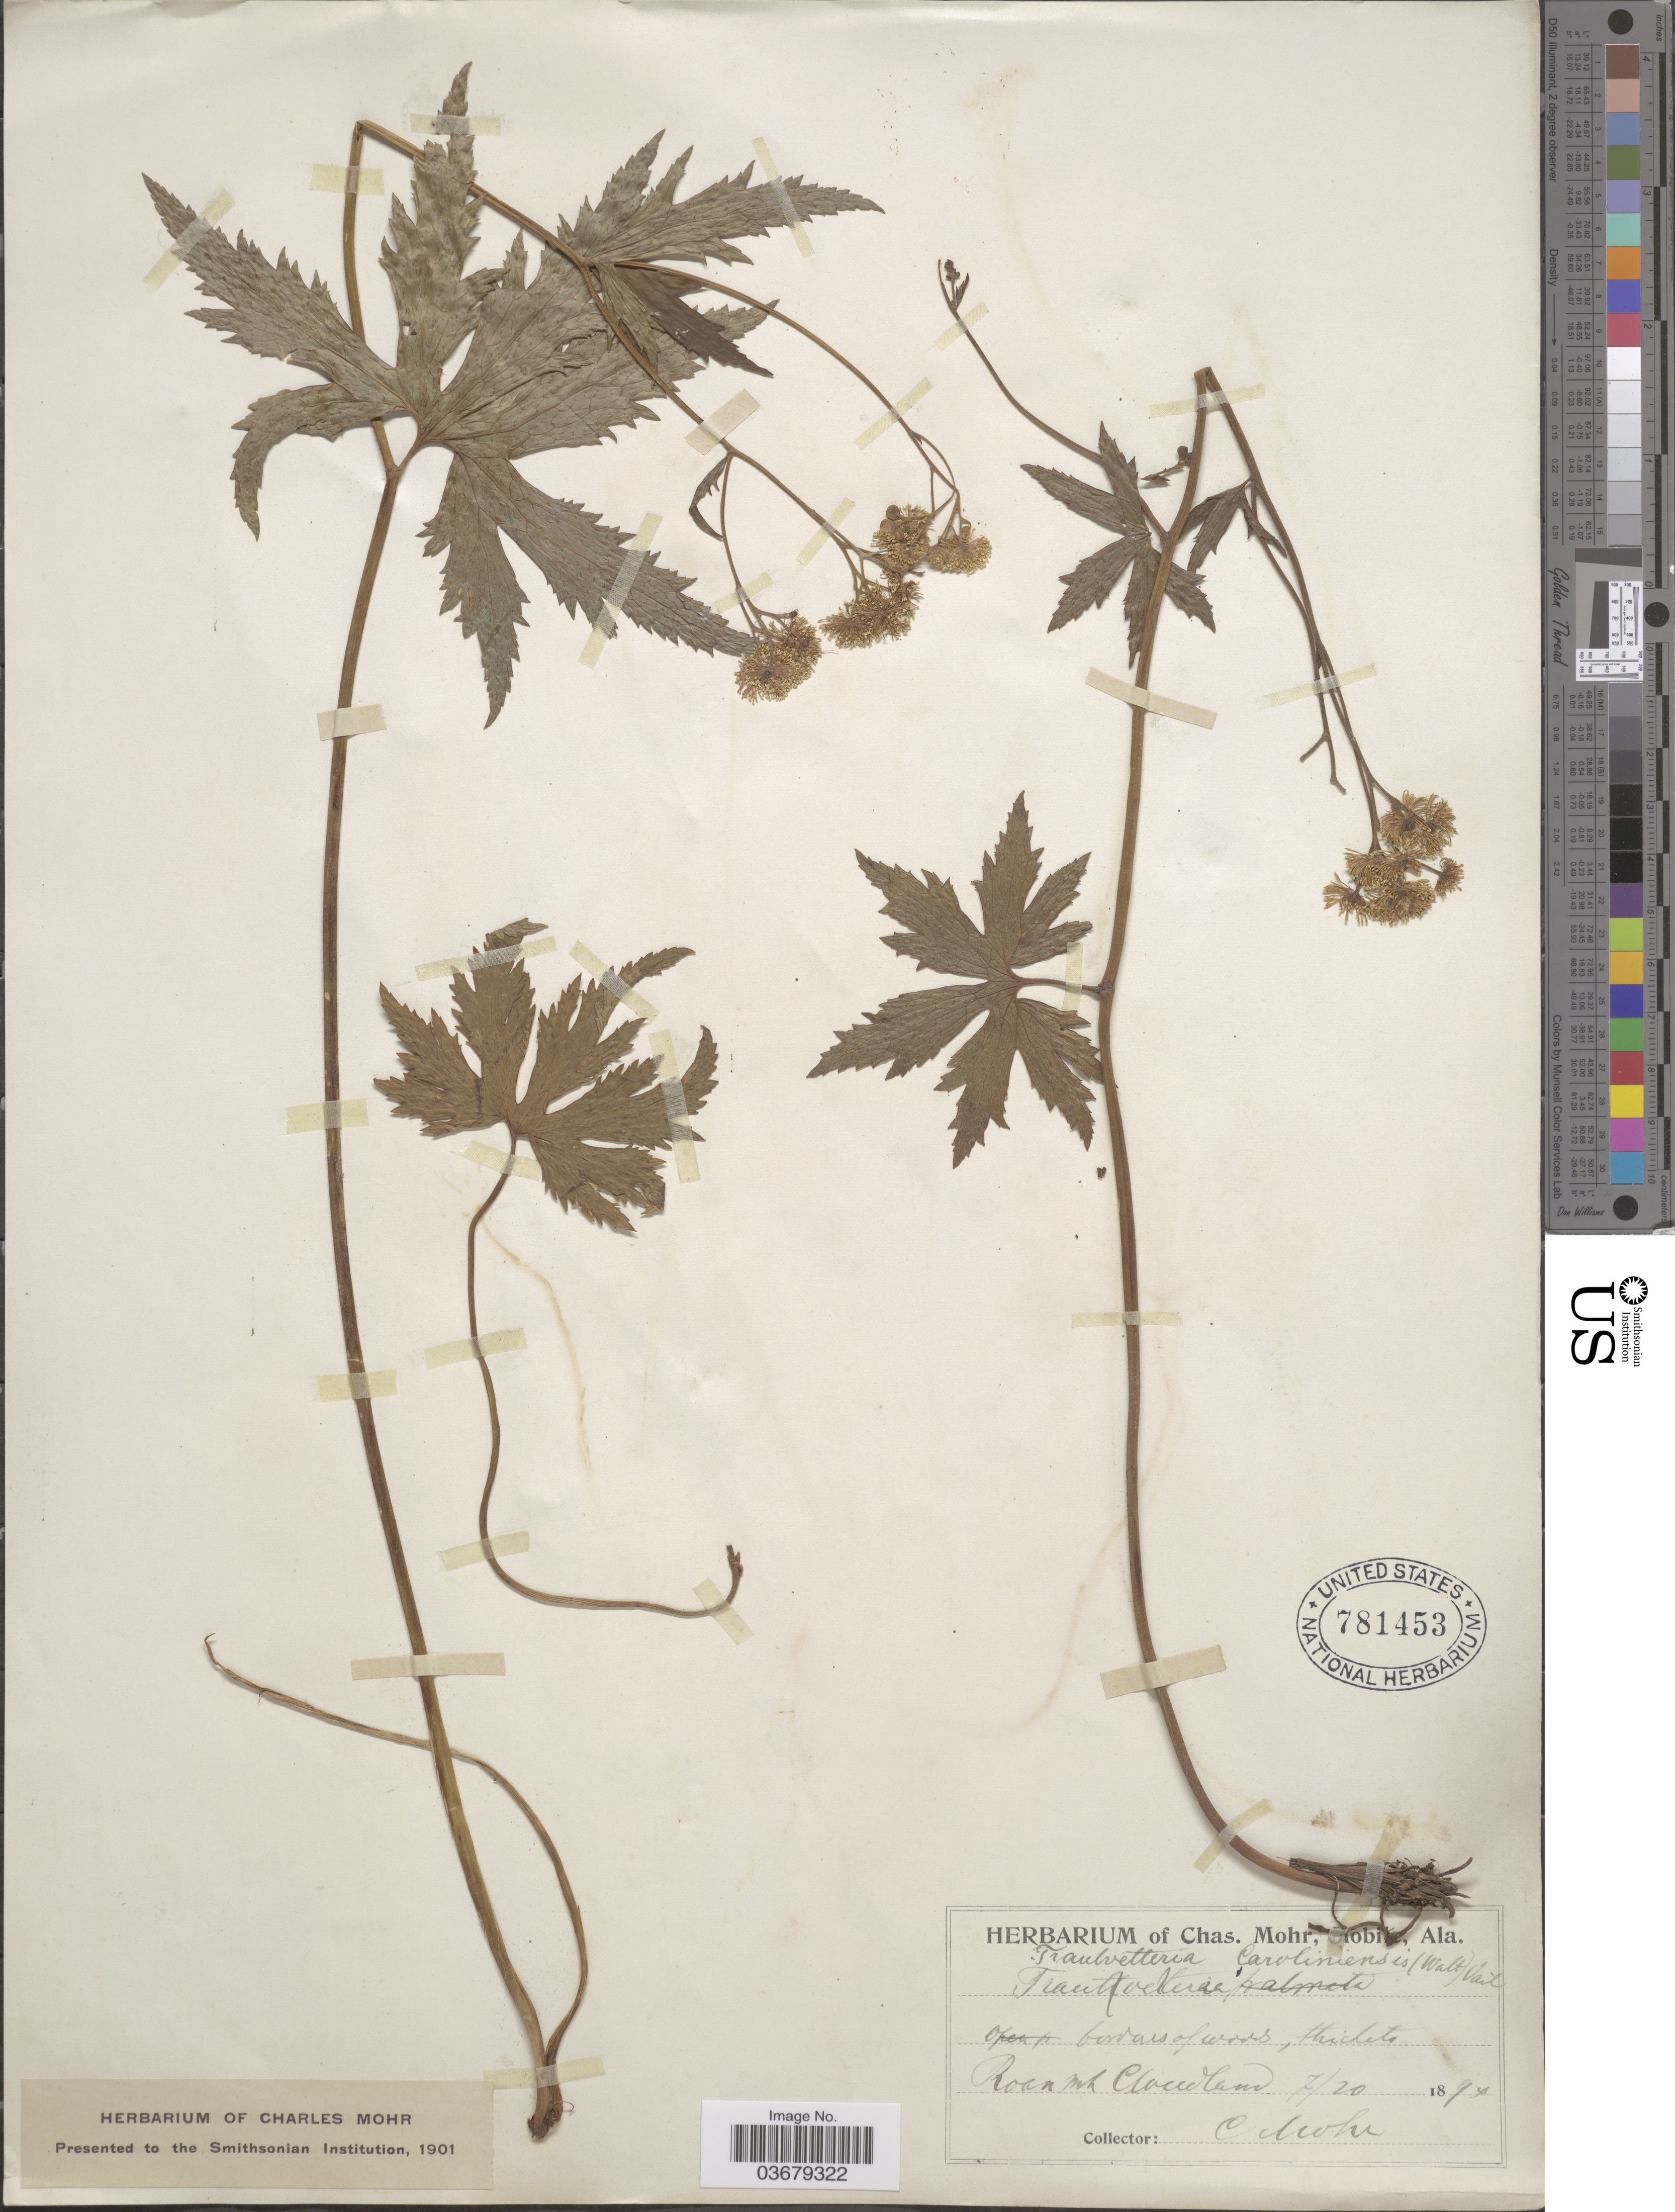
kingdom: Plantae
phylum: Tracheophyta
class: Magnoliopsida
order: Ranunculales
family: Ranunculaceae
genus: Trautvetteria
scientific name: Trautvetteria caroliniensis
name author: (Walter) Vail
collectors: Mohr, C. T. (herbarium)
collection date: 1894-07-20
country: United States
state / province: Alabama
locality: Roan Mt. Cloudland.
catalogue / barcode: US 781453